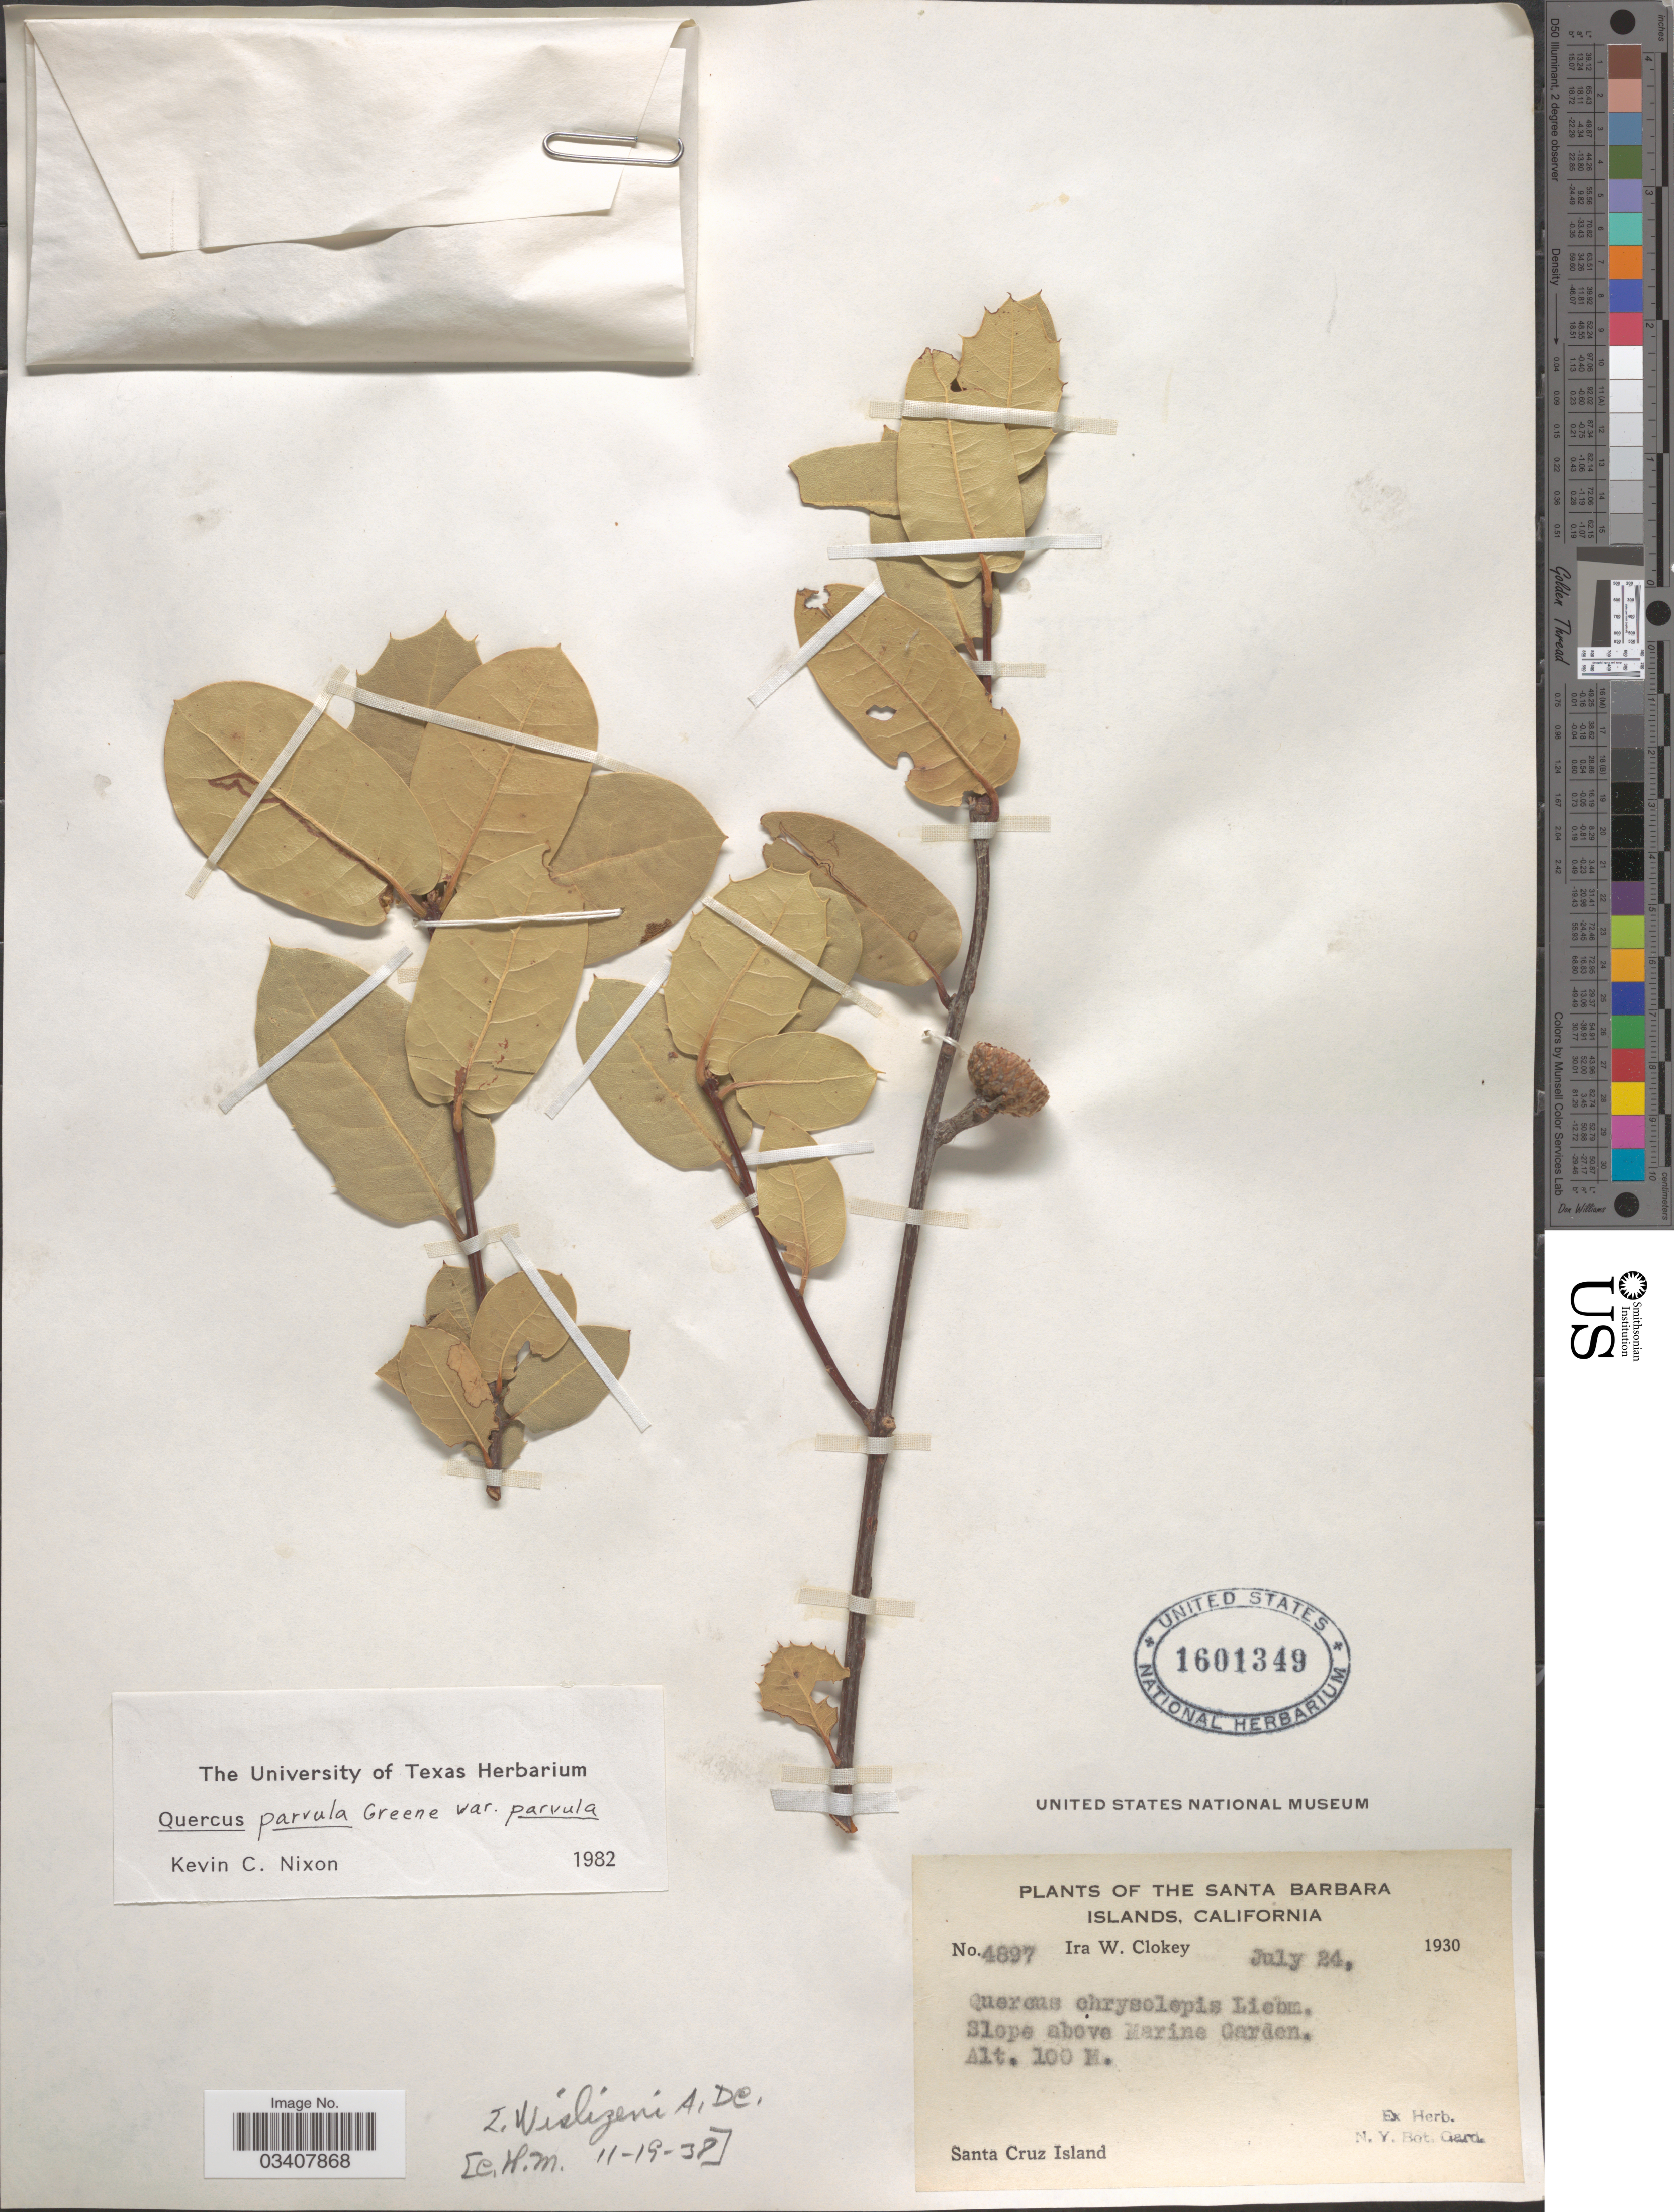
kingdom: Plantae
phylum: Tracheophyta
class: Magnoliopsida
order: Fagales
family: Fagaceae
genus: Quercus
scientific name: Quercus parvula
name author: Greene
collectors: I. W. Clokey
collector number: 4897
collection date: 1930-07-24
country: United States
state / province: California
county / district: Santa Barbara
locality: The Santa Barbara Islands. Slope above Marine Garden. Santa Cruz Island.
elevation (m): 100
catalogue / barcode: US 1601349